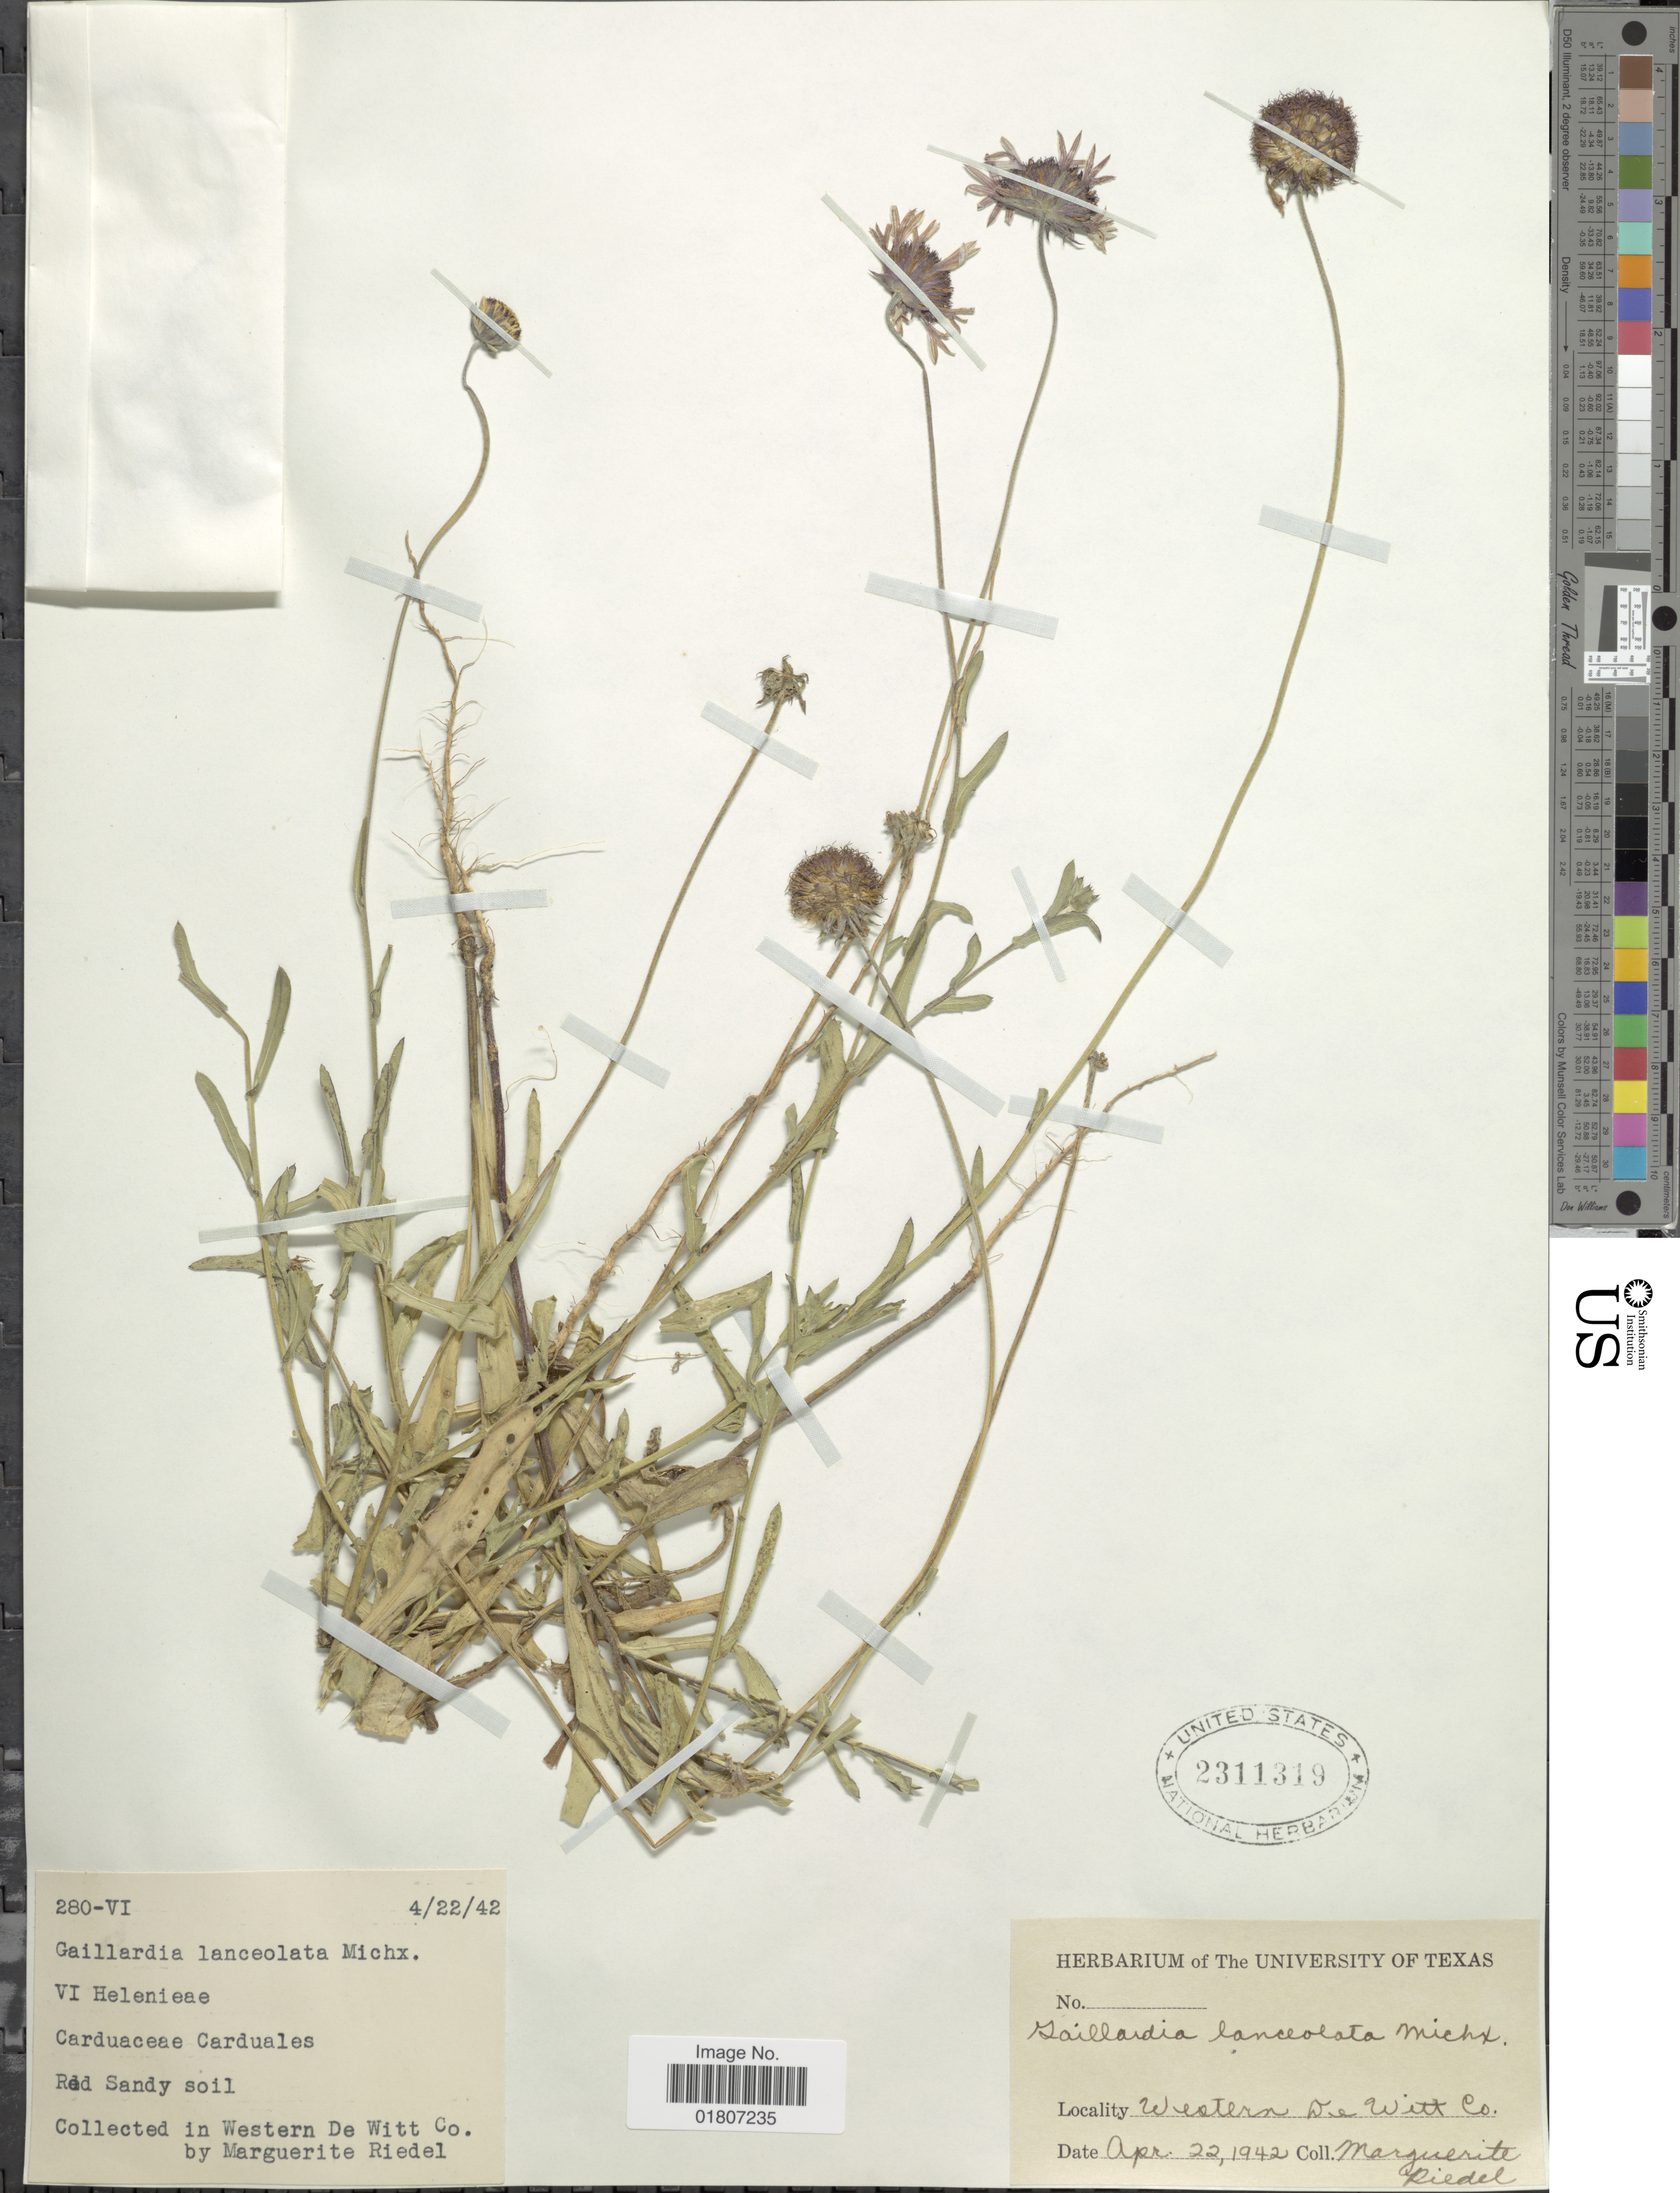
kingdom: Plantae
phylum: Tracheophyta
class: Magnoliopsida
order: Asterales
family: Asteraceae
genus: Gaillardia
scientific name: Gaillardia lanceolata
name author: Michx.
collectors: M. Riedel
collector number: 280-VI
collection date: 1942-04-22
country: United States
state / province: Texas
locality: Western De Witt Co.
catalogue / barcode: US 2311319